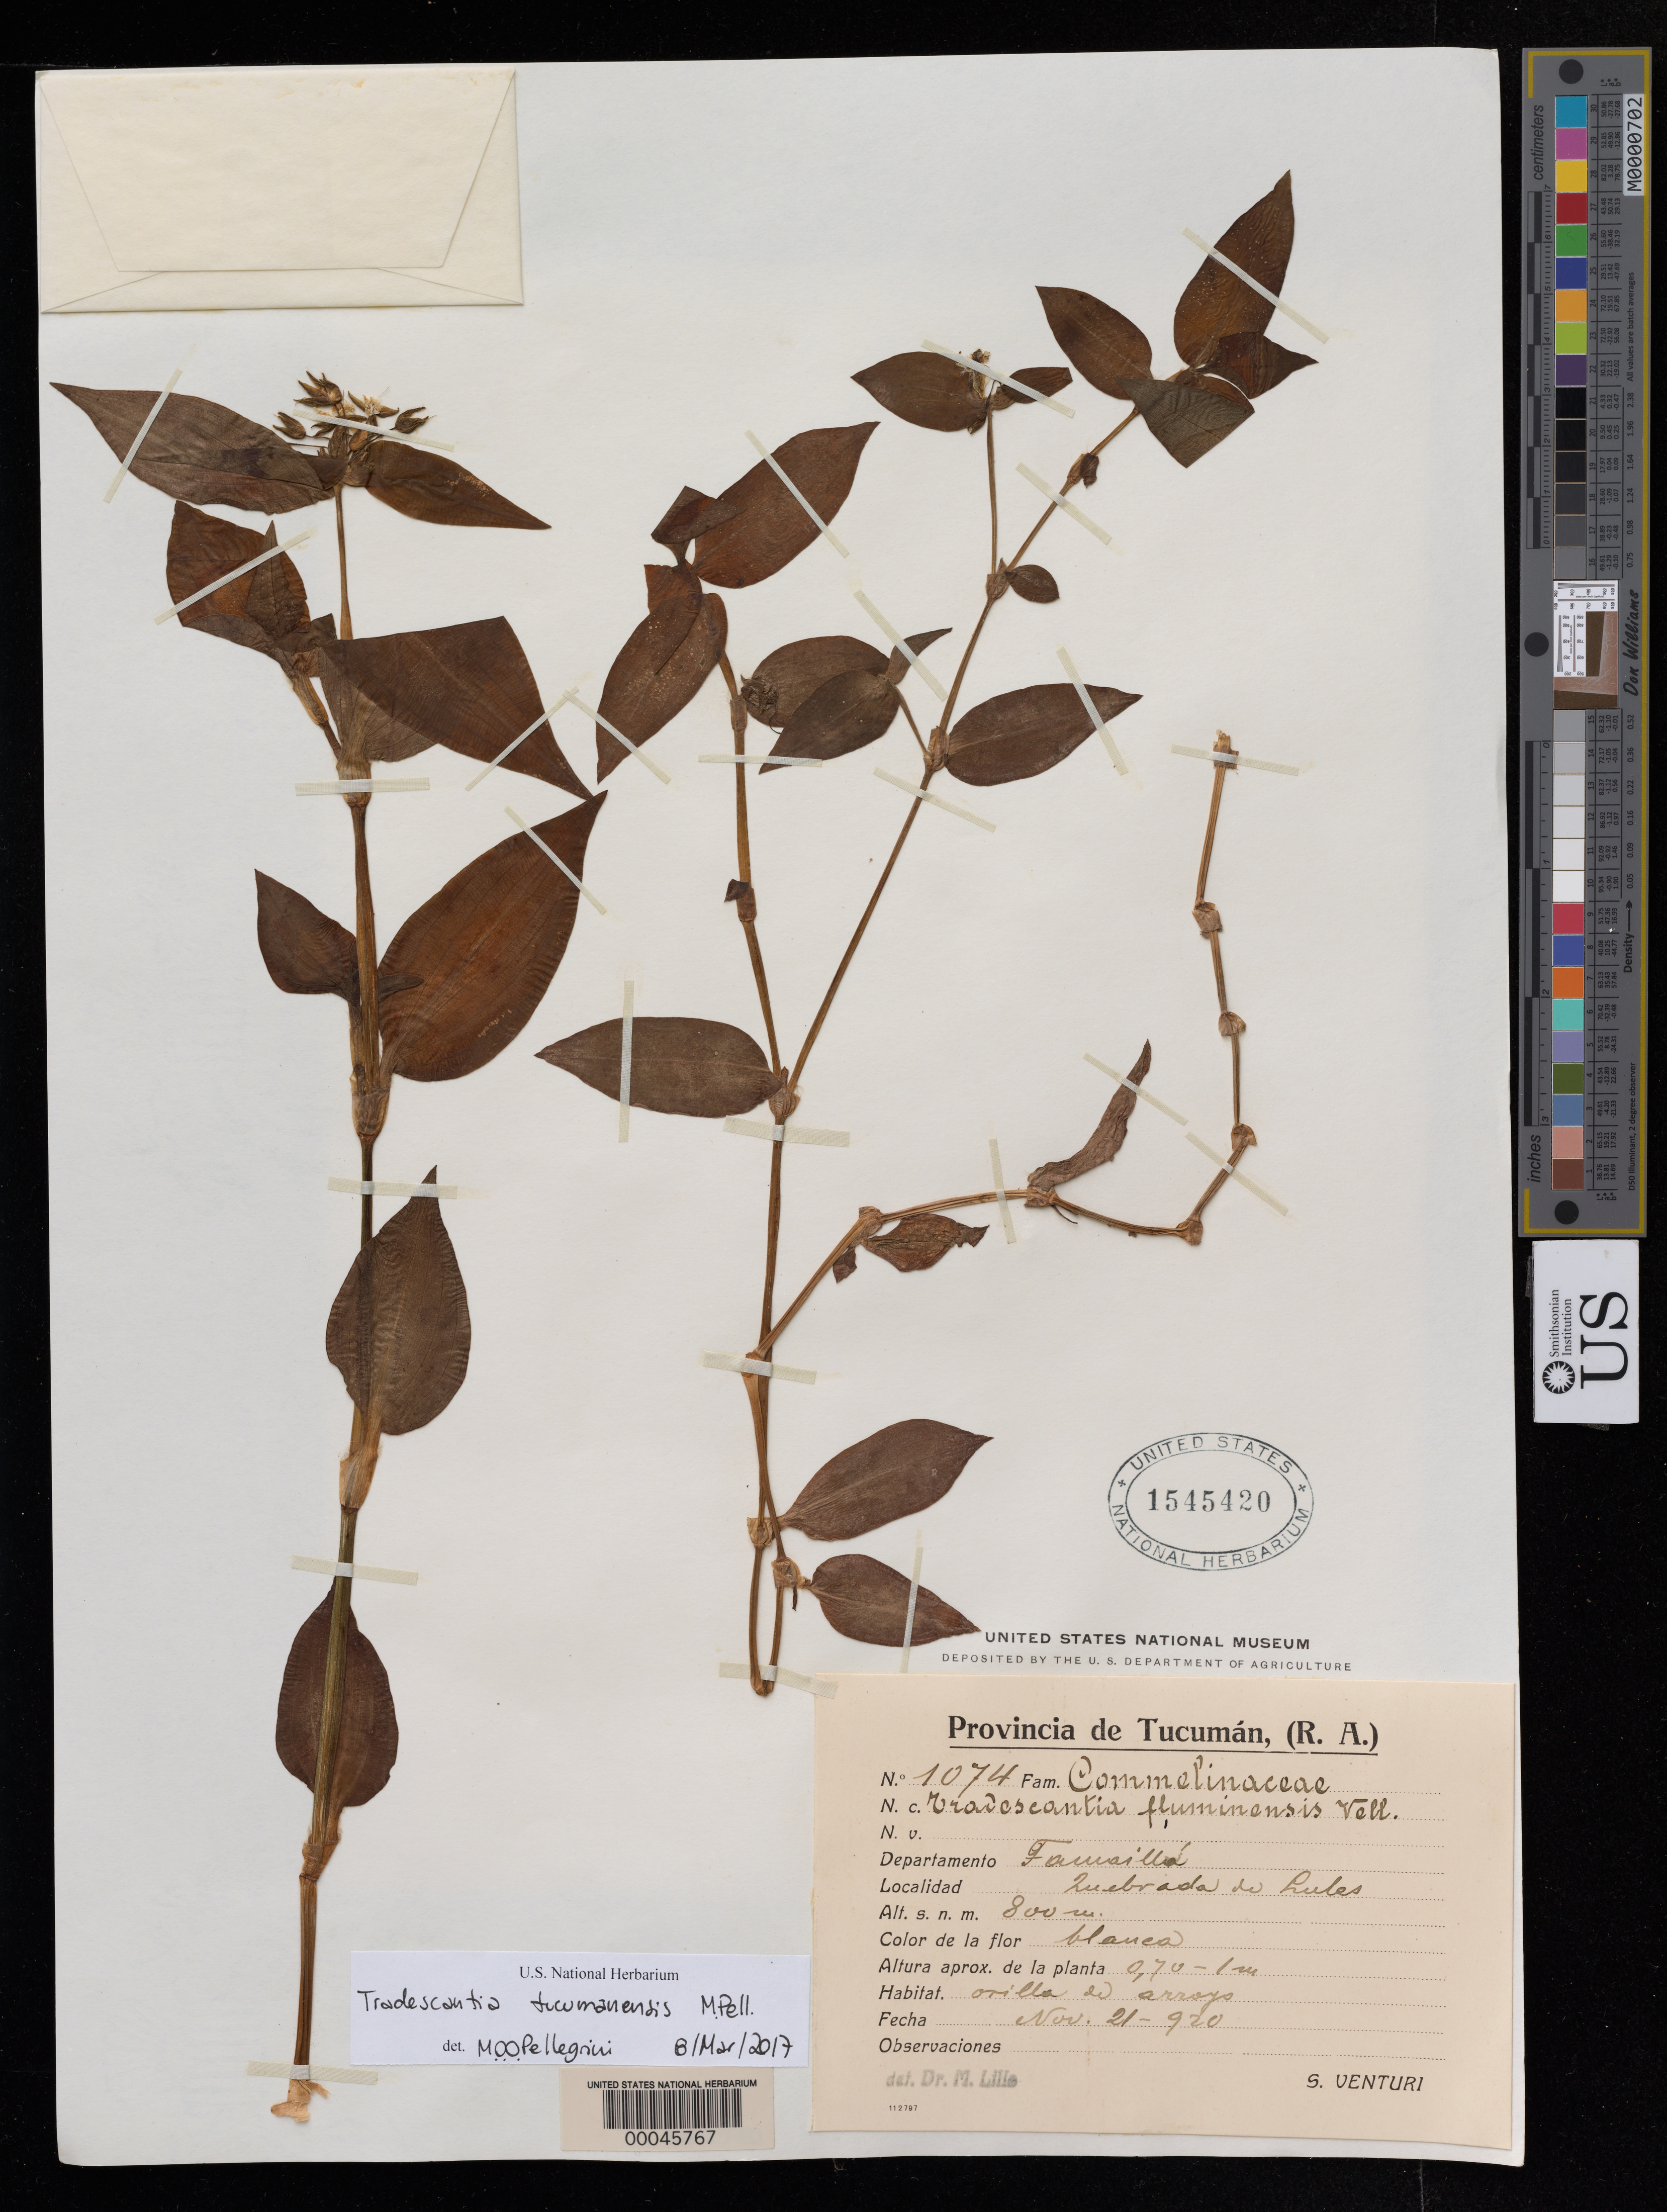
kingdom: Plantae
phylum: Tracheophyta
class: Liliopsida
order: Commelinales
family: Commelinaceae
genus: Tradescantia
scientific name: Tradescantia fluminensis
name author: Vell.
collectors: S. Venturi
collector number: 1074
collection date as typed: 21 Nov 1920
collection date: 1920-11-21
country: Argentina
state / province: Tucumán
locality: Quebrada de Lules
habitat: Edge of brook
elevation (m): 800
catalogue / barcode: US 1545420